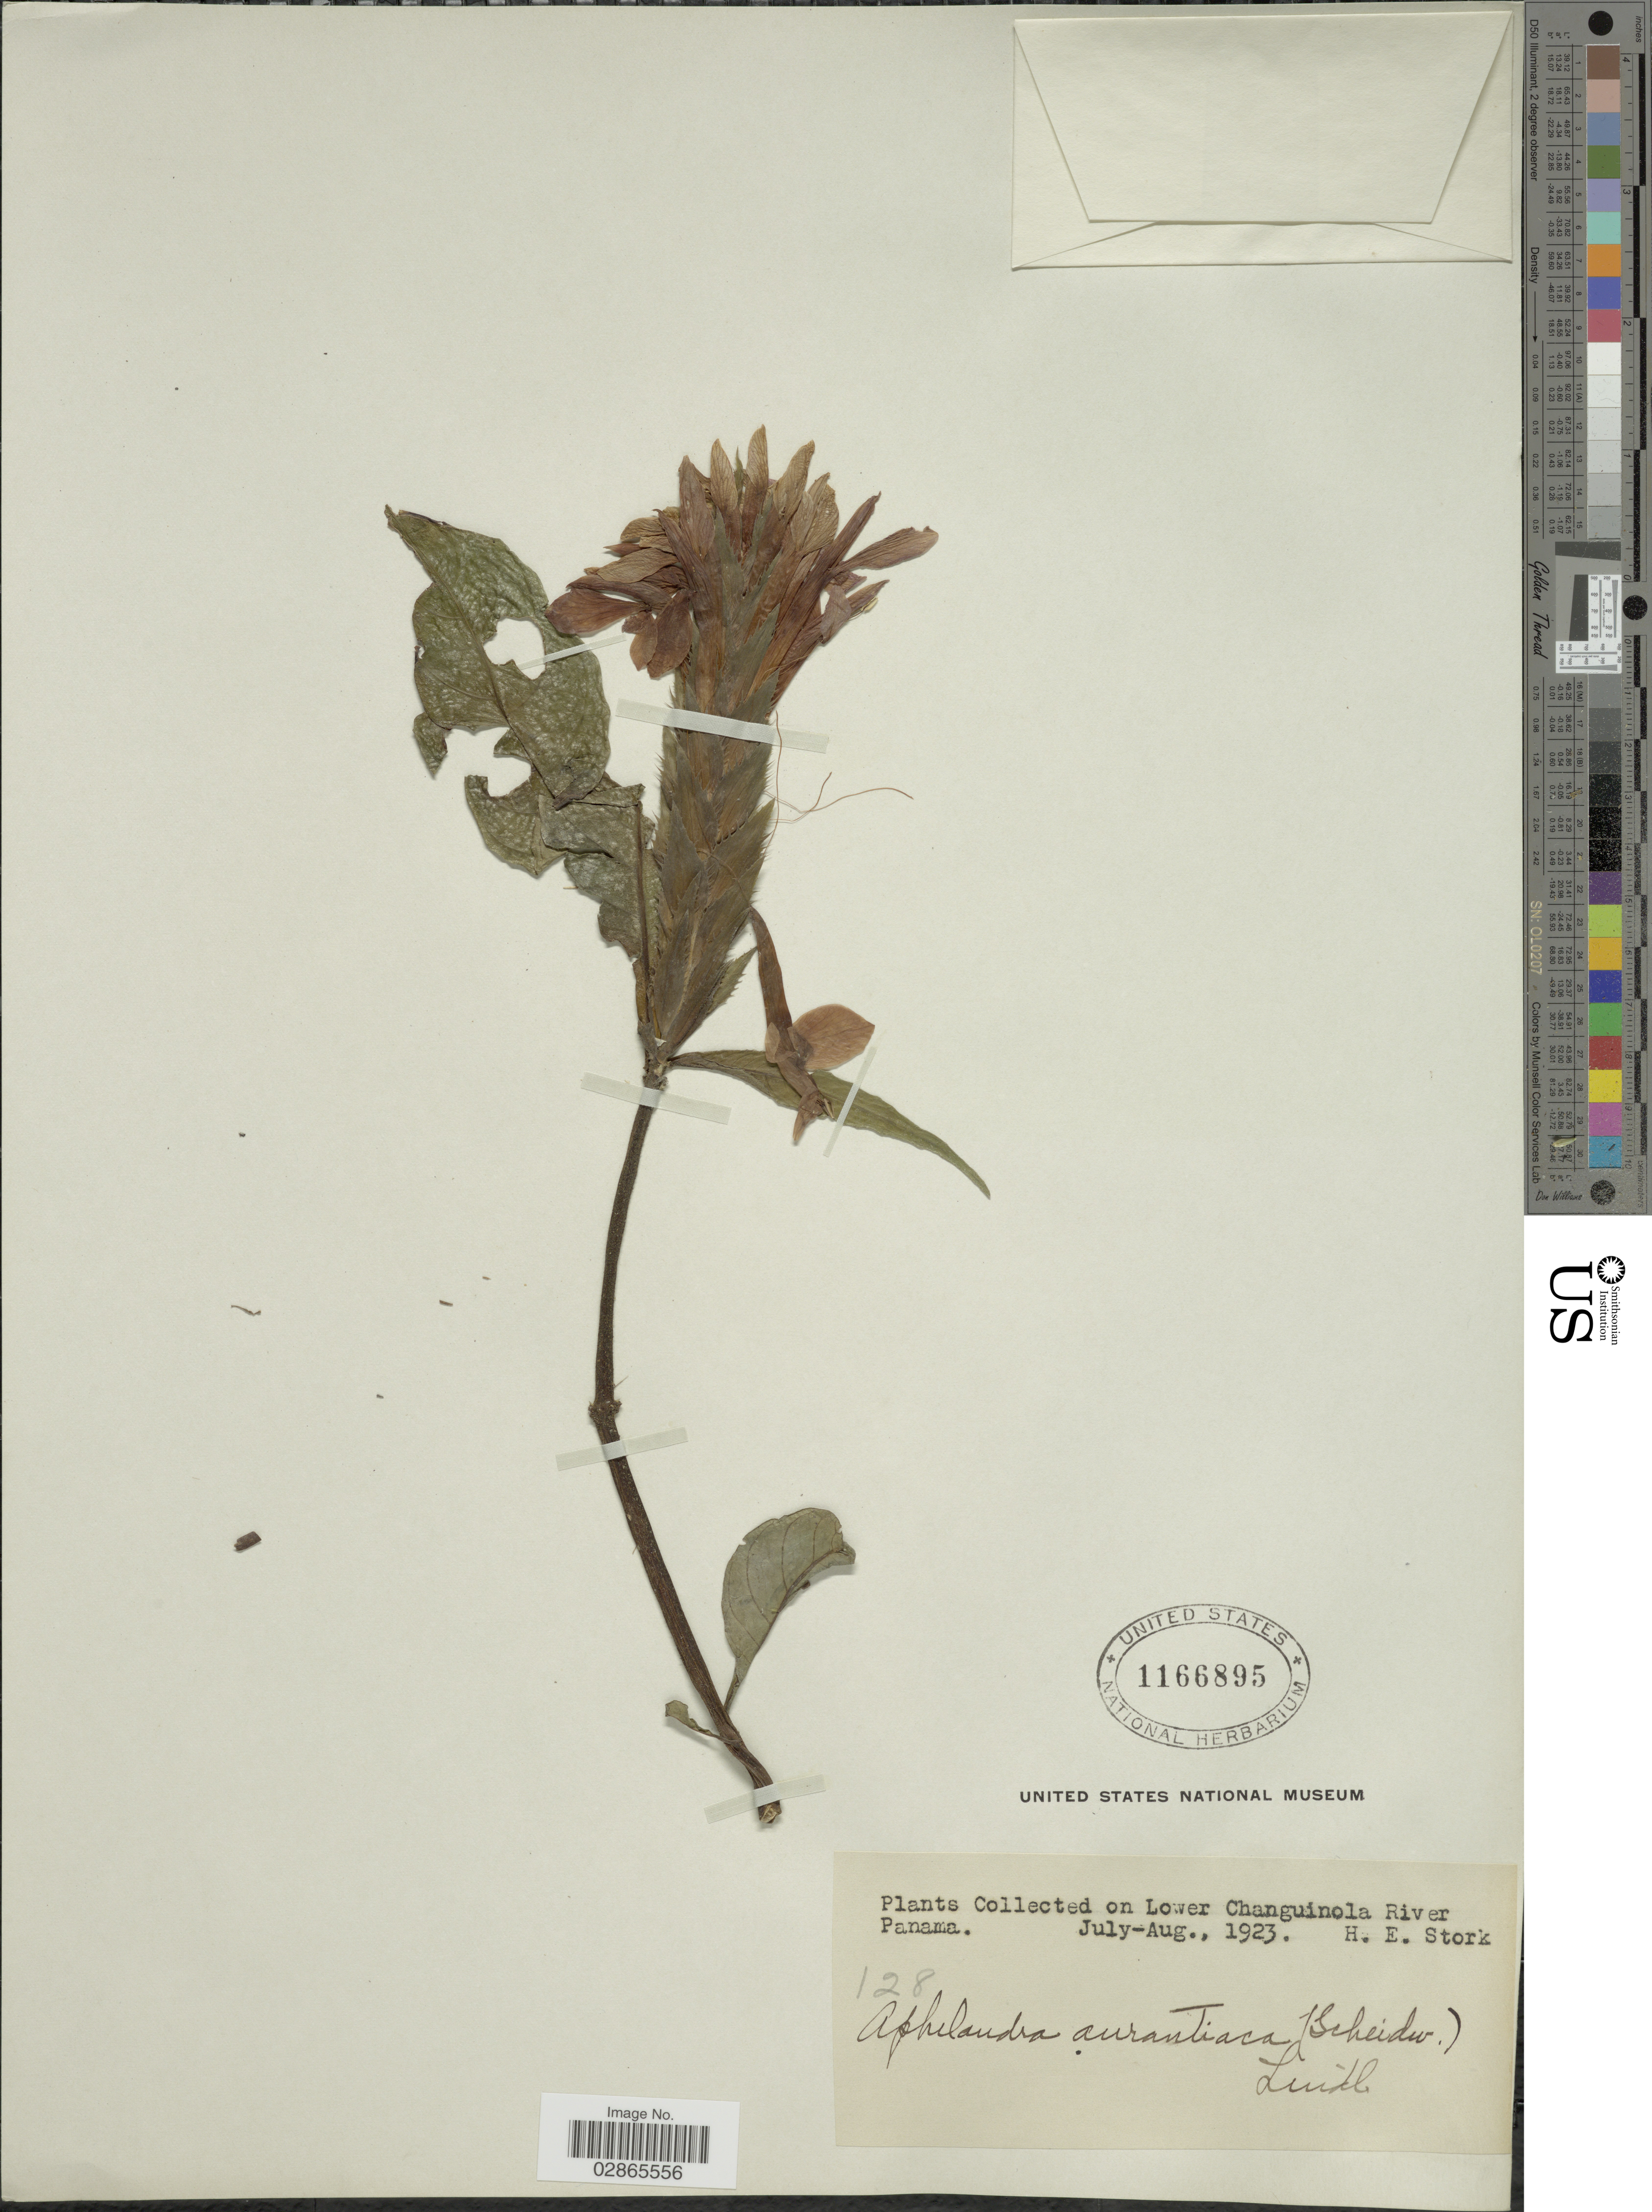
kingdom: Plantae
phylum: Tracheophyta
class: Magnoliopsida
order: Lamiales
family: Acanthaceae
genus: Aphelandra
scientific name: Aphelandra aurantiaca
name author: (Scheidw.) Lindl.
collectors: H. E. Stork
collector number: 128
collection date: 1923-07/1923-08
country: Panama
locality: Lower Changuinola River.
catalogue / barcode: US 1166895